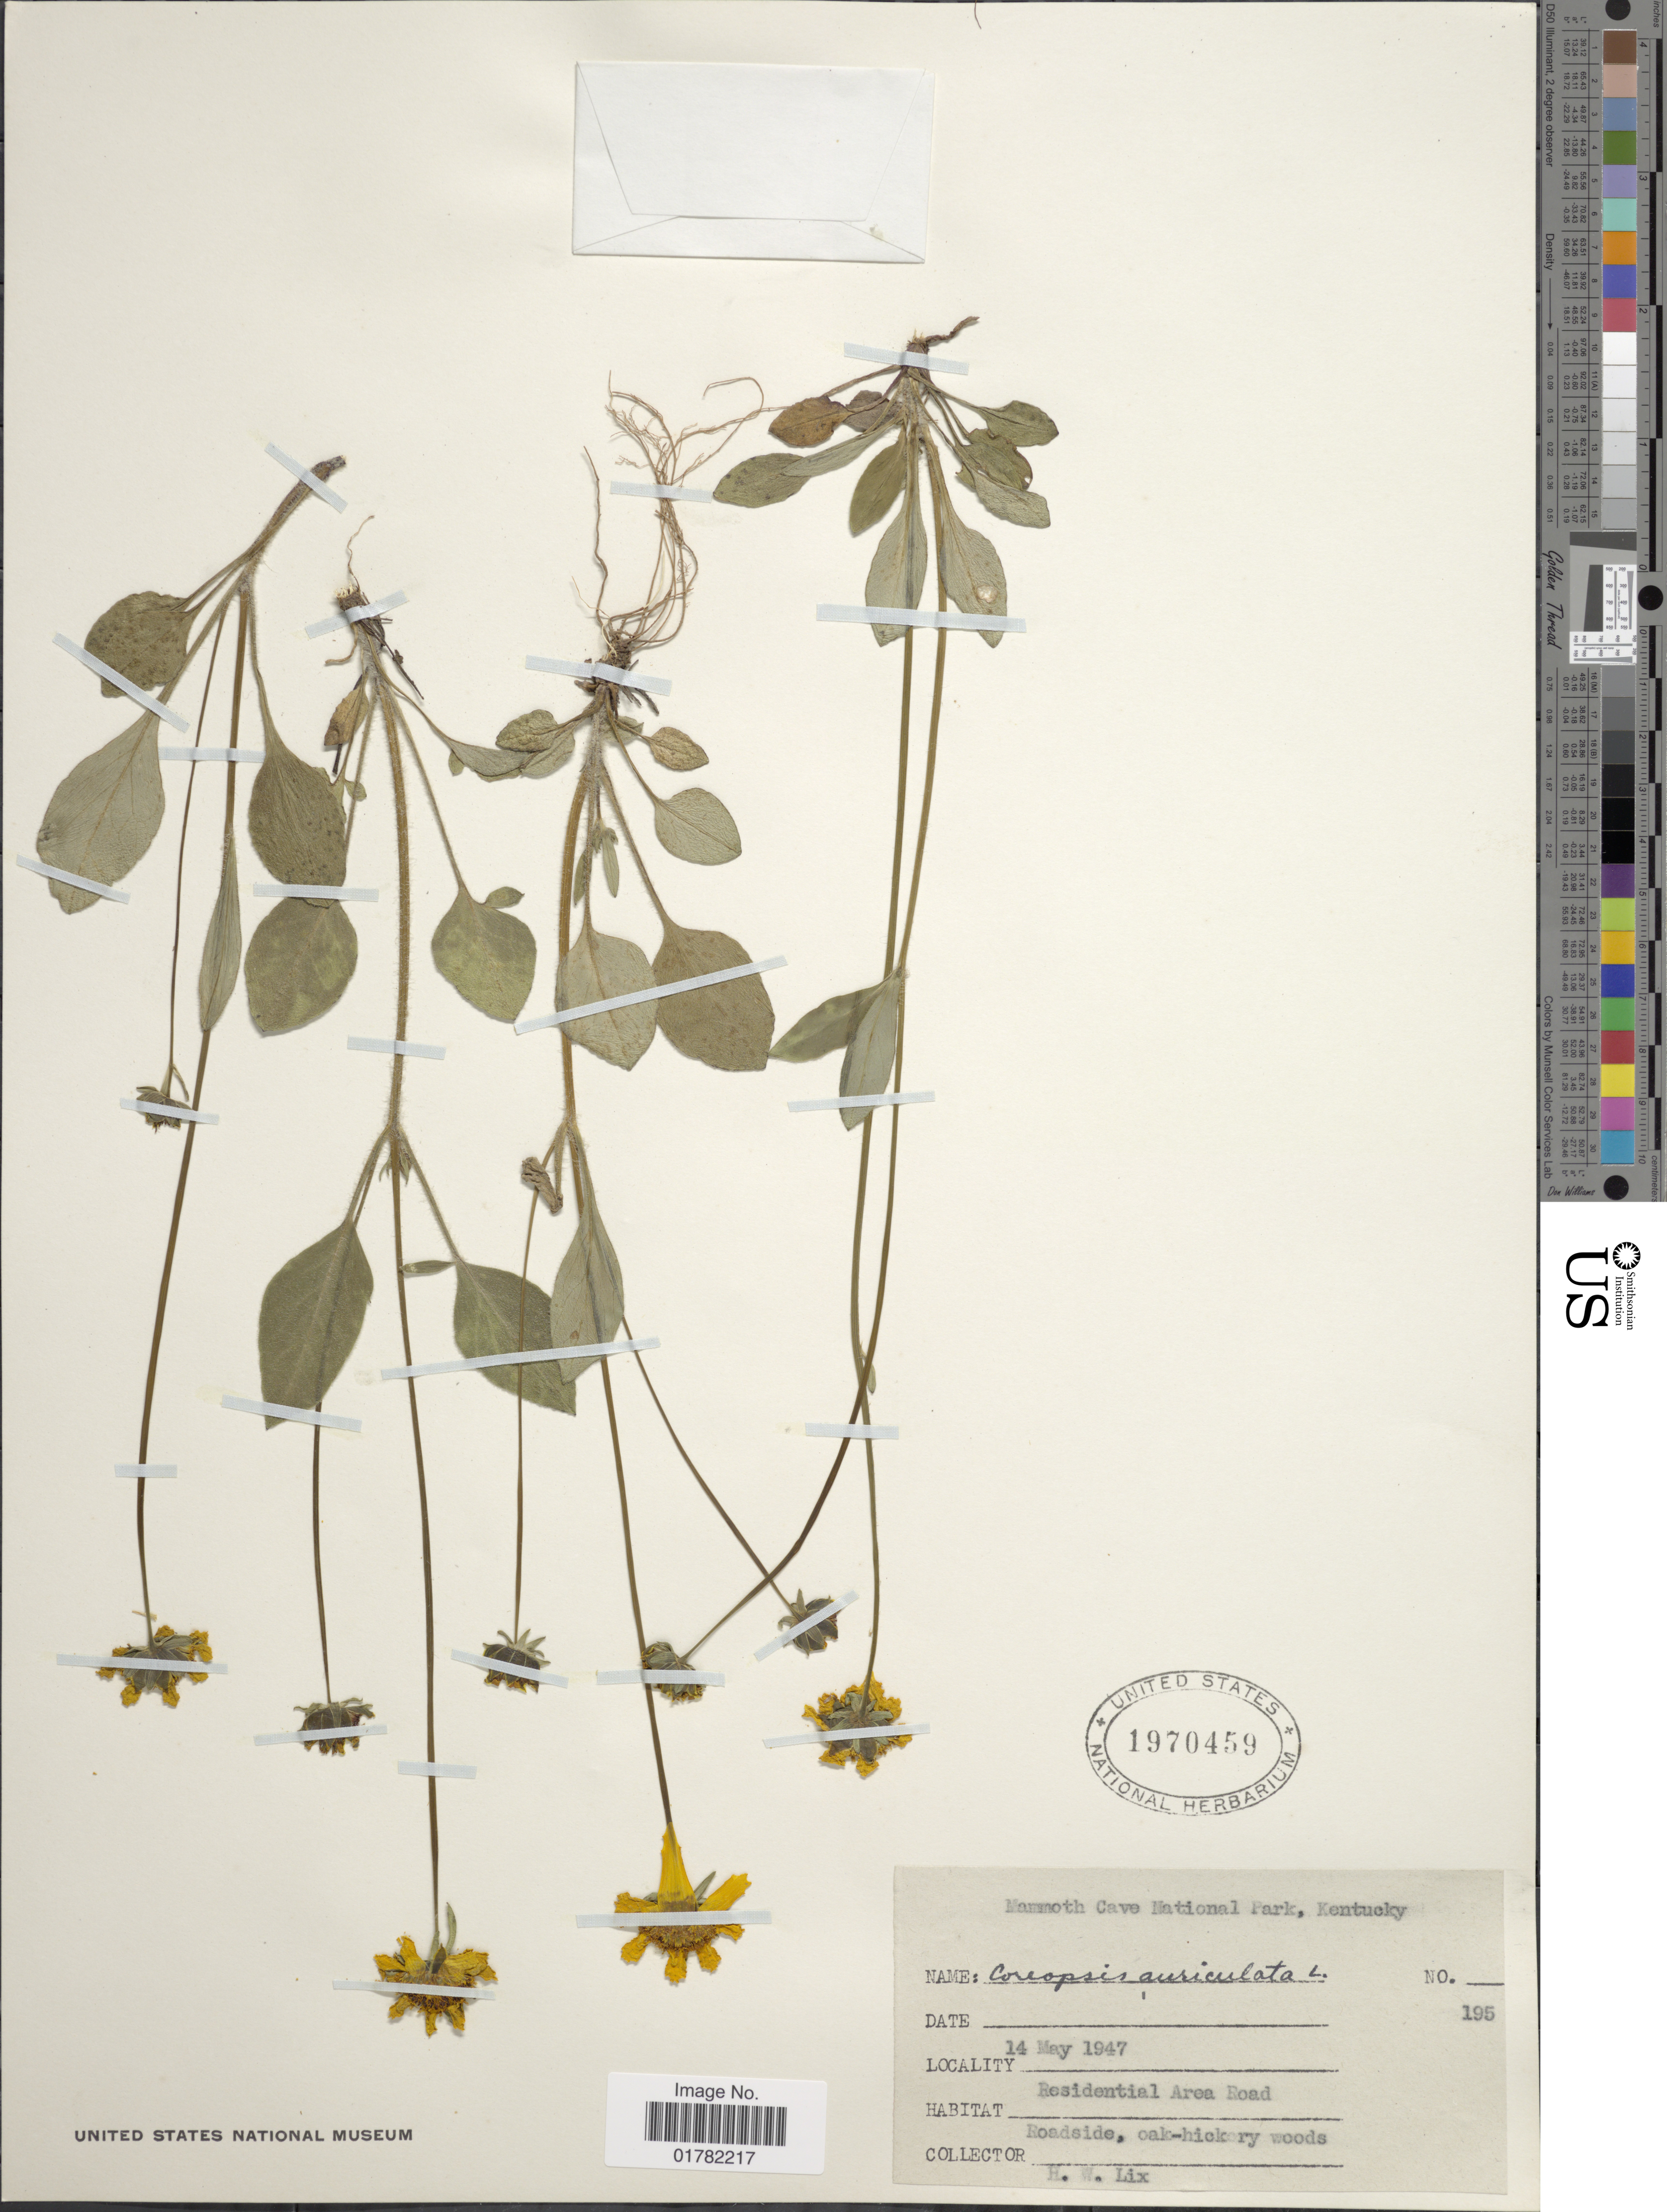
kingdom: Plantae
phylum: Tracheophyta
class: Magnoliopsida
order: Asterales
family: Asteraceae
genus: Coreopsis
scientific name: Coreopsis auriculata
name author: L.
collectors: H. W. Lix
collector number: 195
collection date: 1947-05-14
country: United States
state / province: Kentucky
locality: Mammoth Cave National Park, Residential Area Road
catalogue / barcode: US 1970459